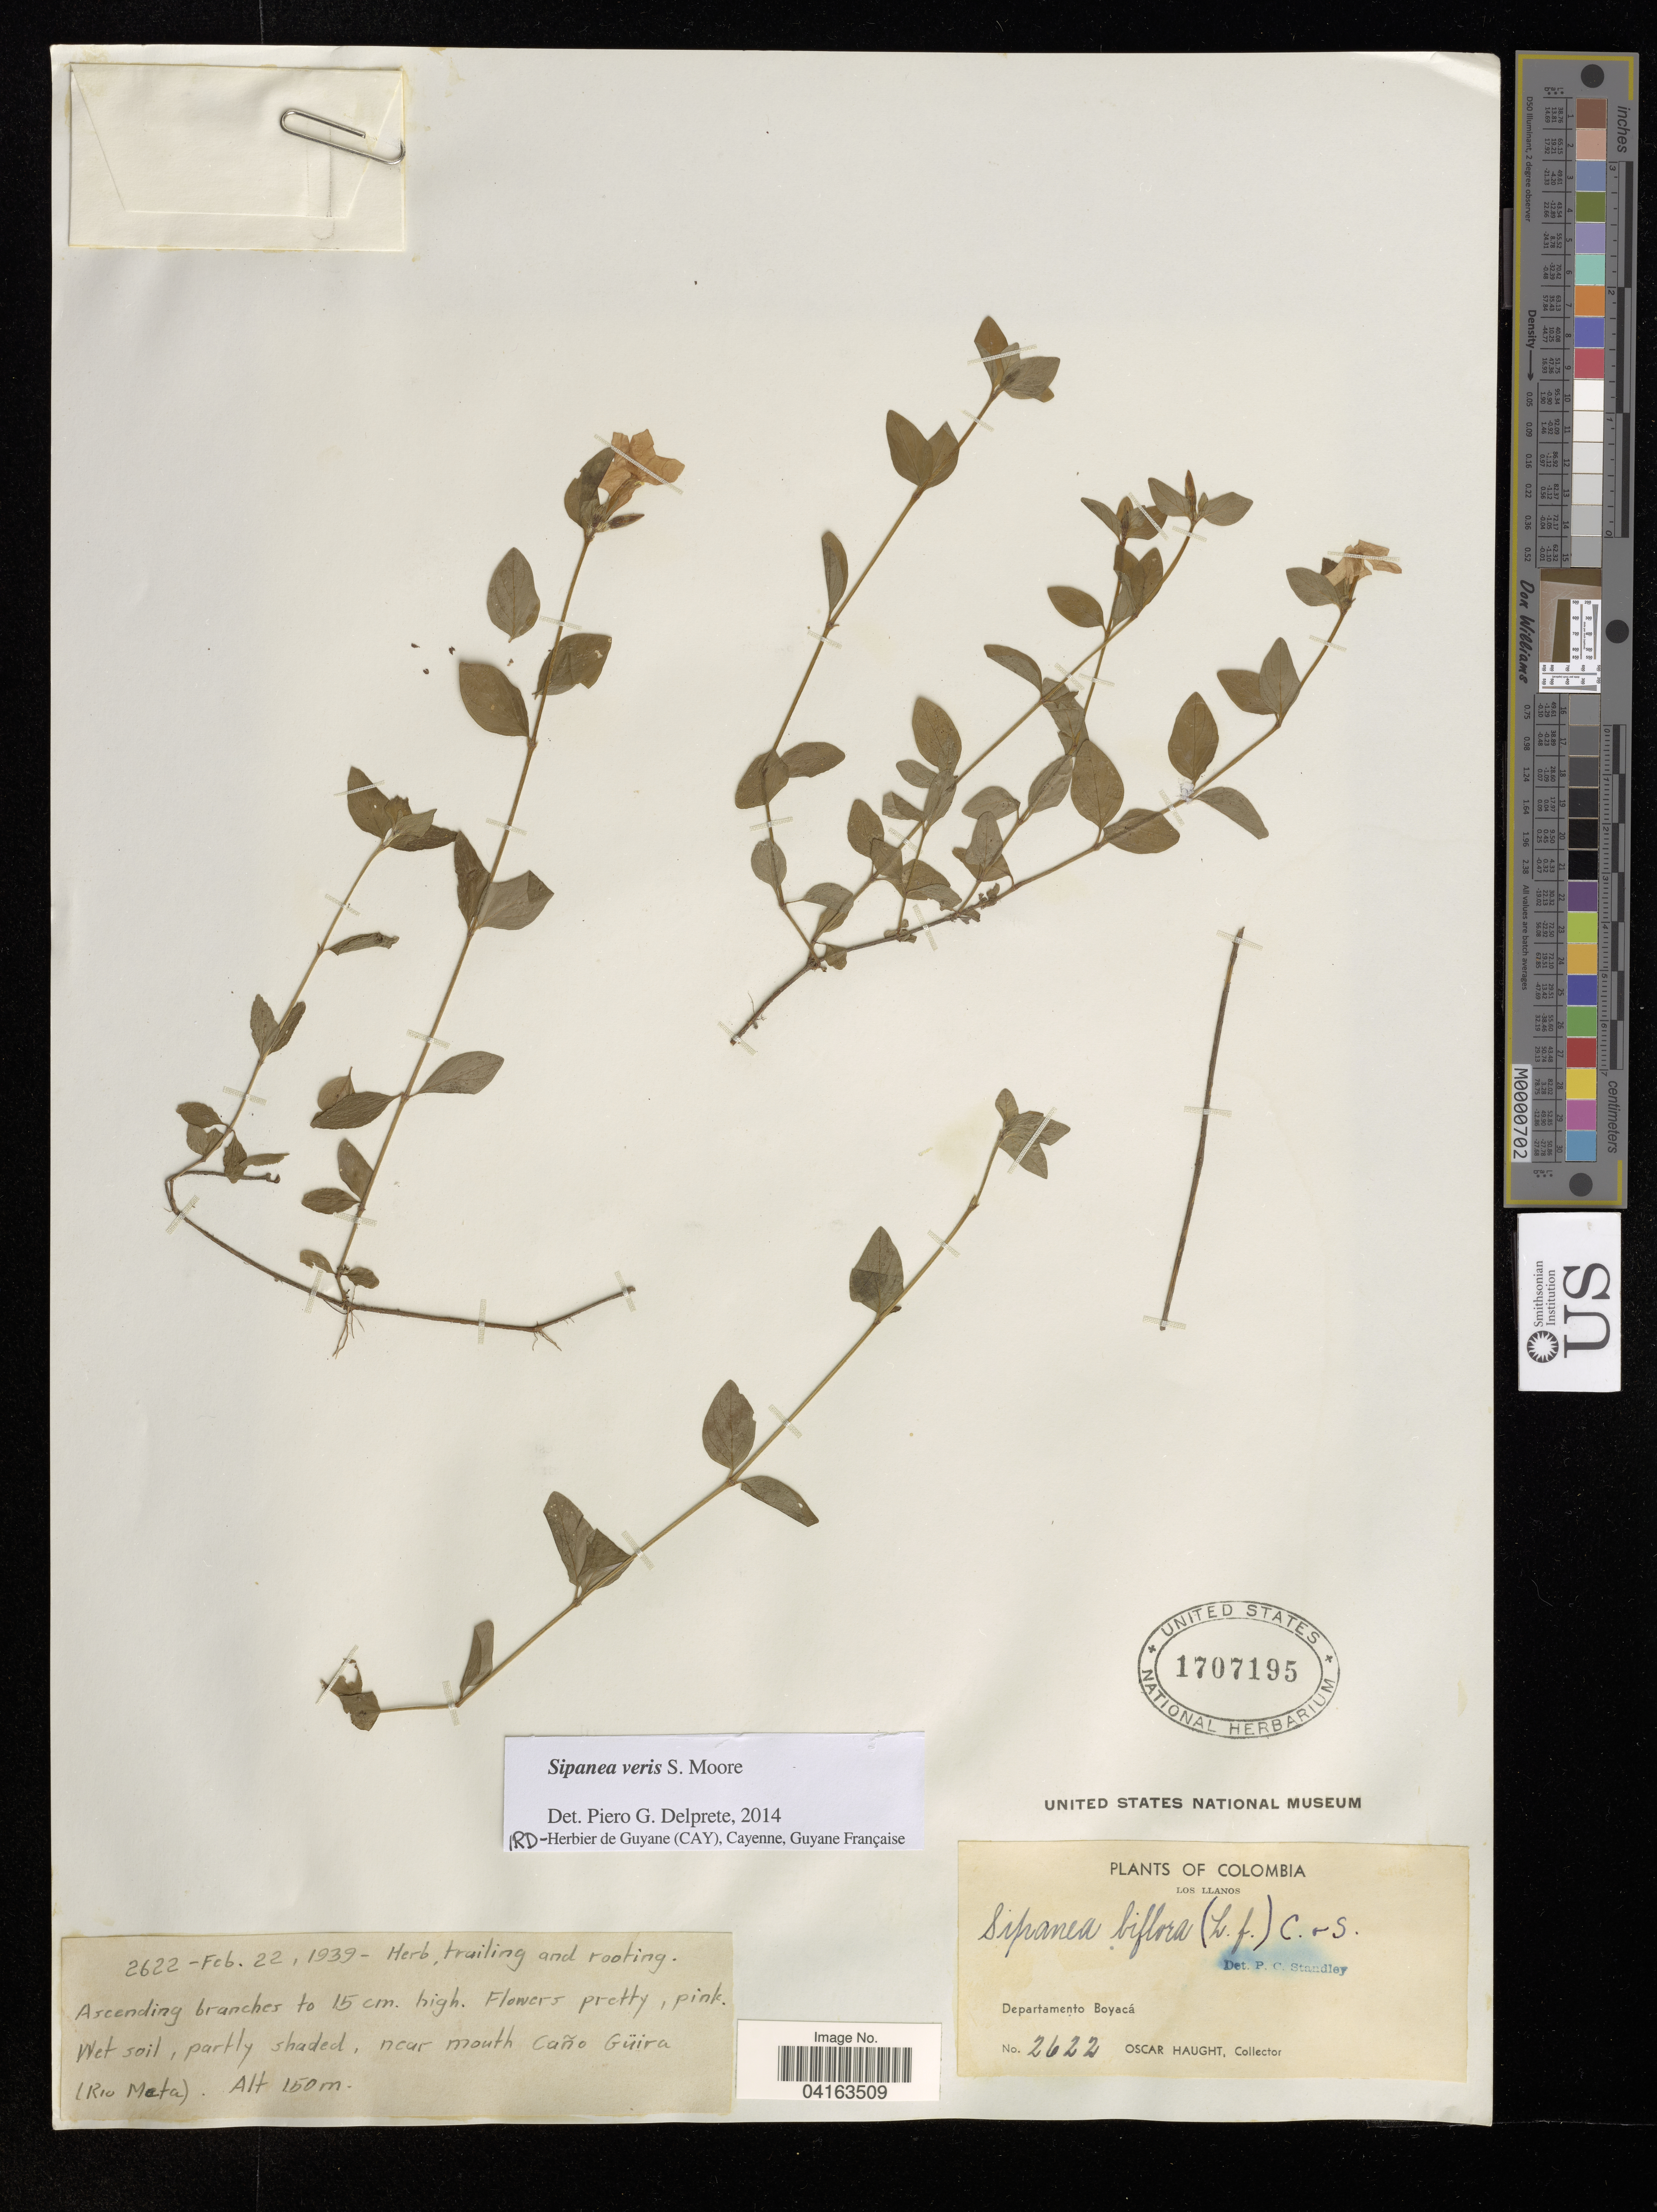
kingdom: Plantae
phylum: Tracheophyta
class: Magnoliopsida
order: Gentianales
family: Rubiaceae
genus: Sipanea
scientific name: Sipanea veris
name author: S. Moore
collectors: O. Haught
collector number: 2622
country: Colombia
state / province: Boyacá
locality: Los Llanos. Departamento Boyacá. Near mouth of Caño Güira (Rio Meta).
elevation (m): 150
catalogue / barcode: US 1707195